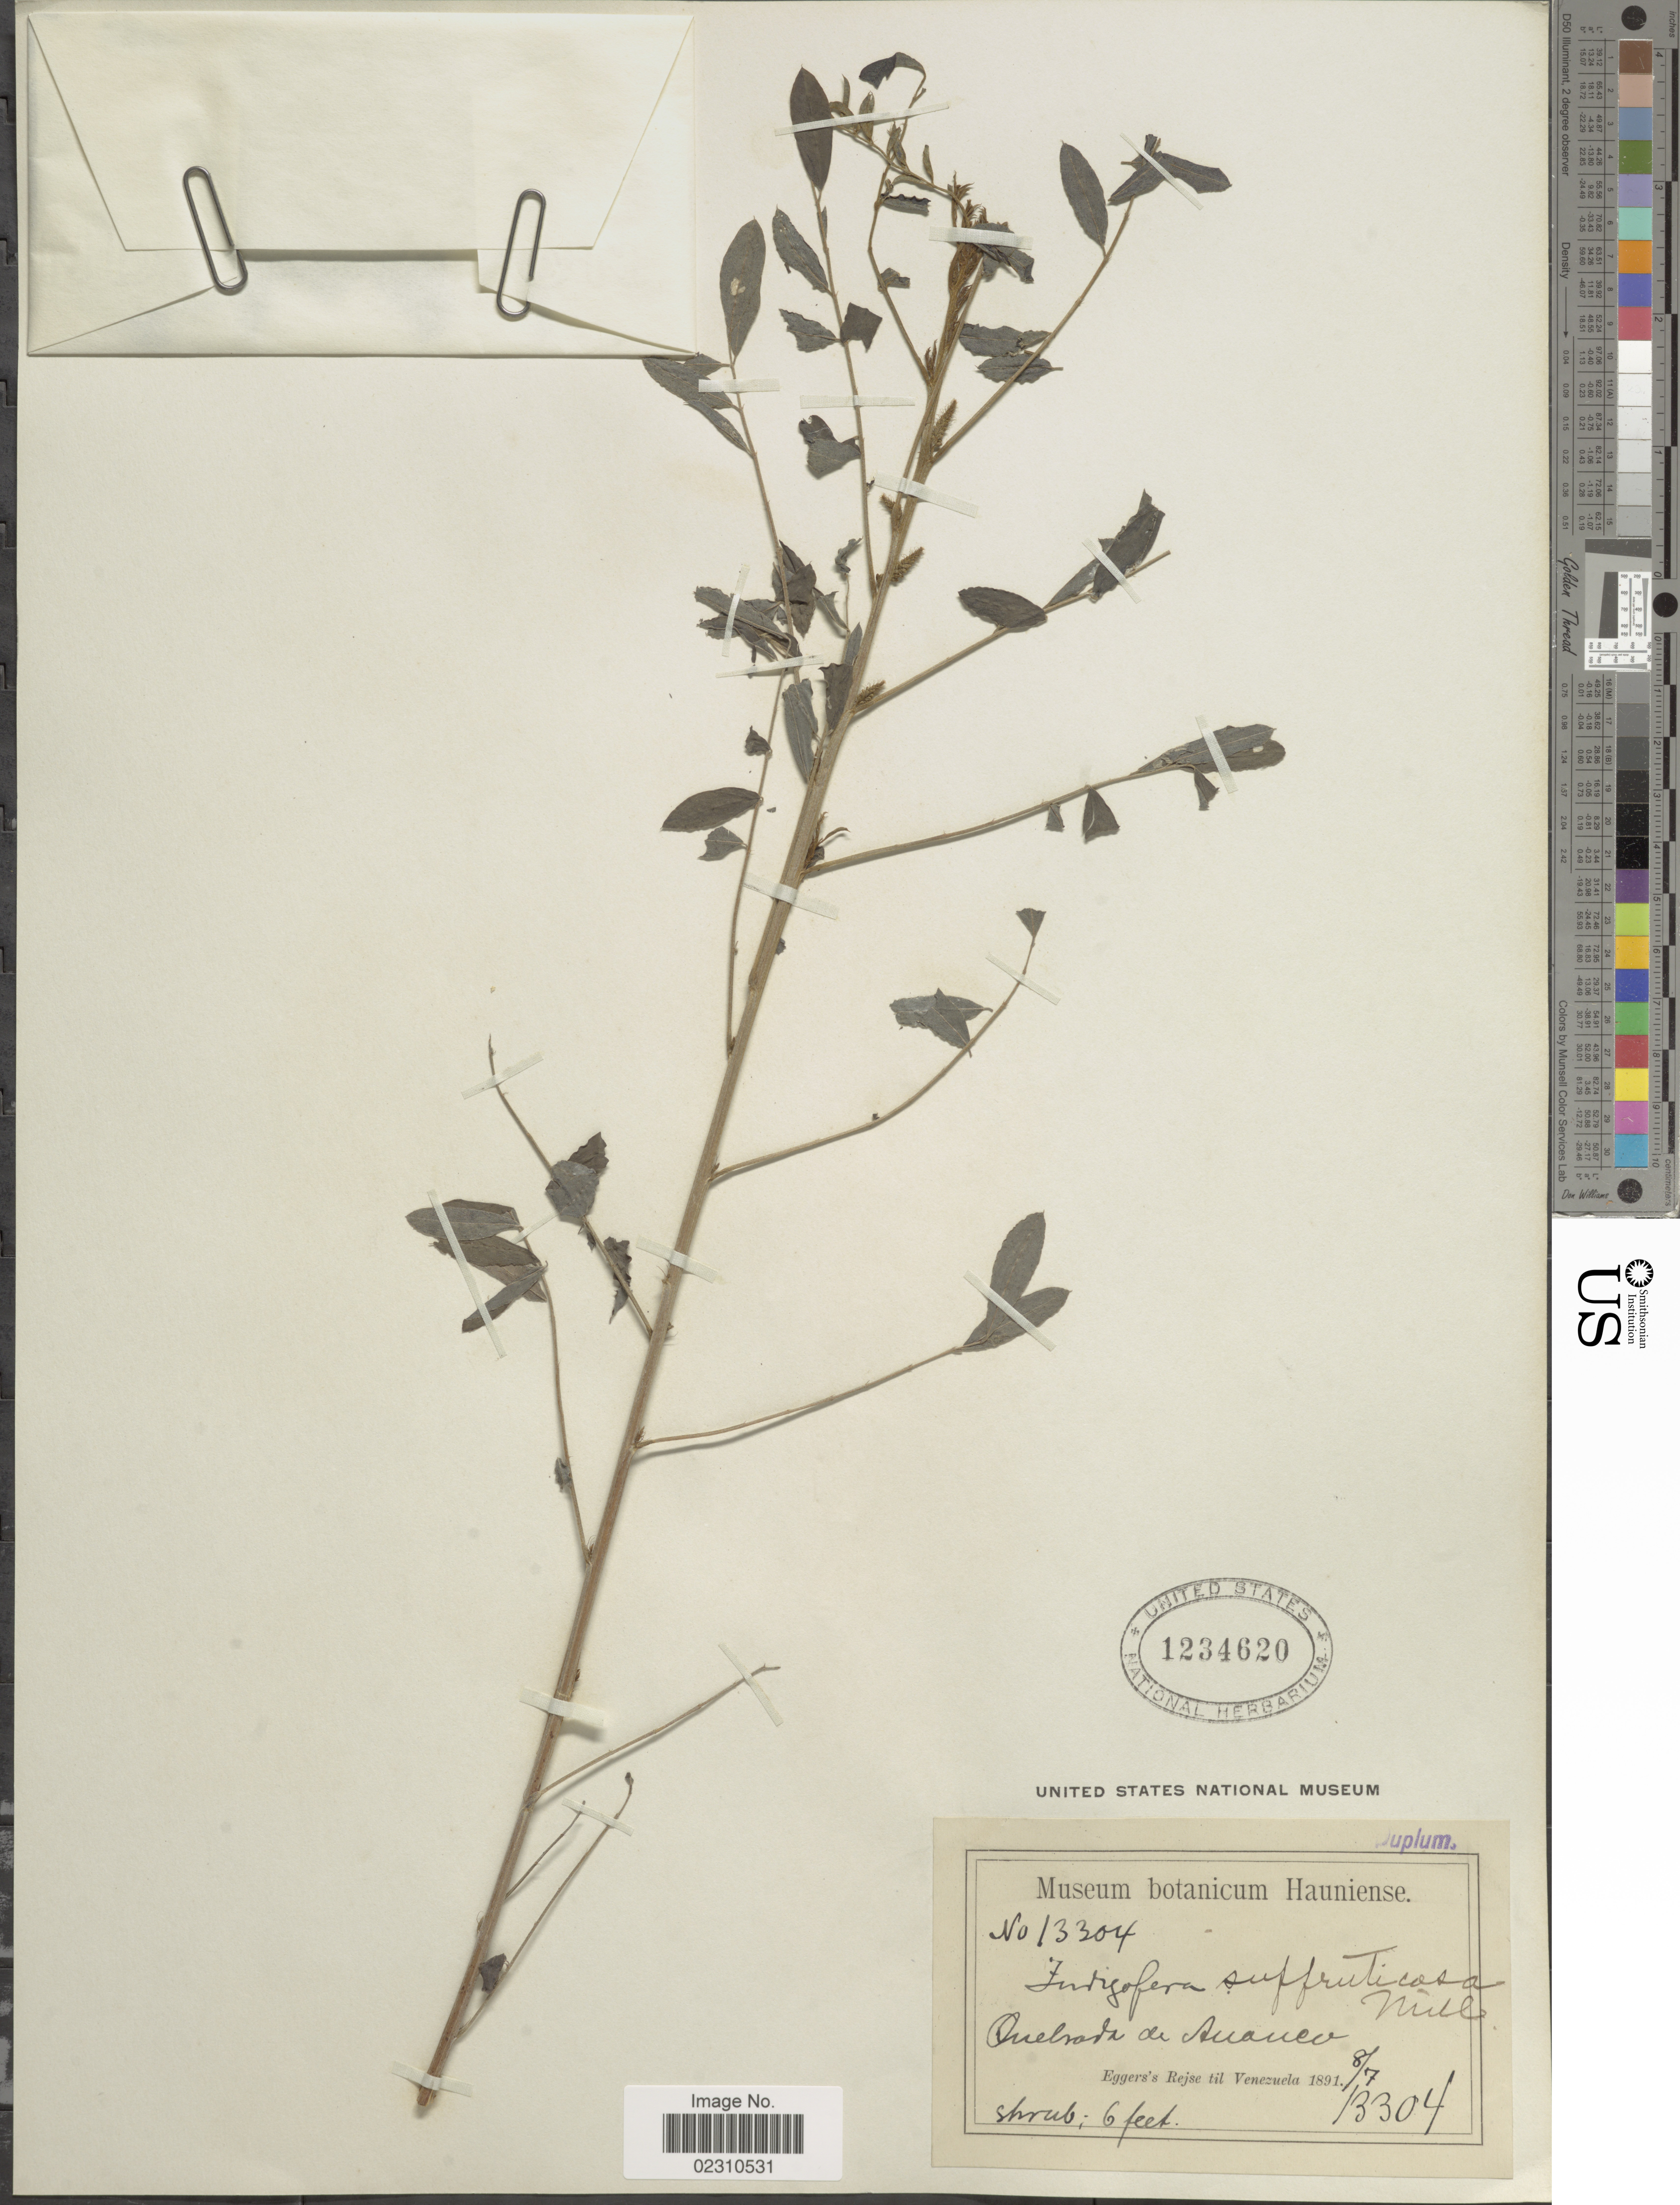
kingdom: Plantae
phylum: Tracheophyta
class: Magnoliopsida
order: Fabales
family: Fabaceae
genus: Indigofera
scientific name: Indigofera suffruticosa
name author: Mill.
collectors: -. Eggers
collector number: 13304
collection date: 1891-07-08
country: Venezuela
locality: Quebrada de Anauco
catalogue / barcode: US 1234620